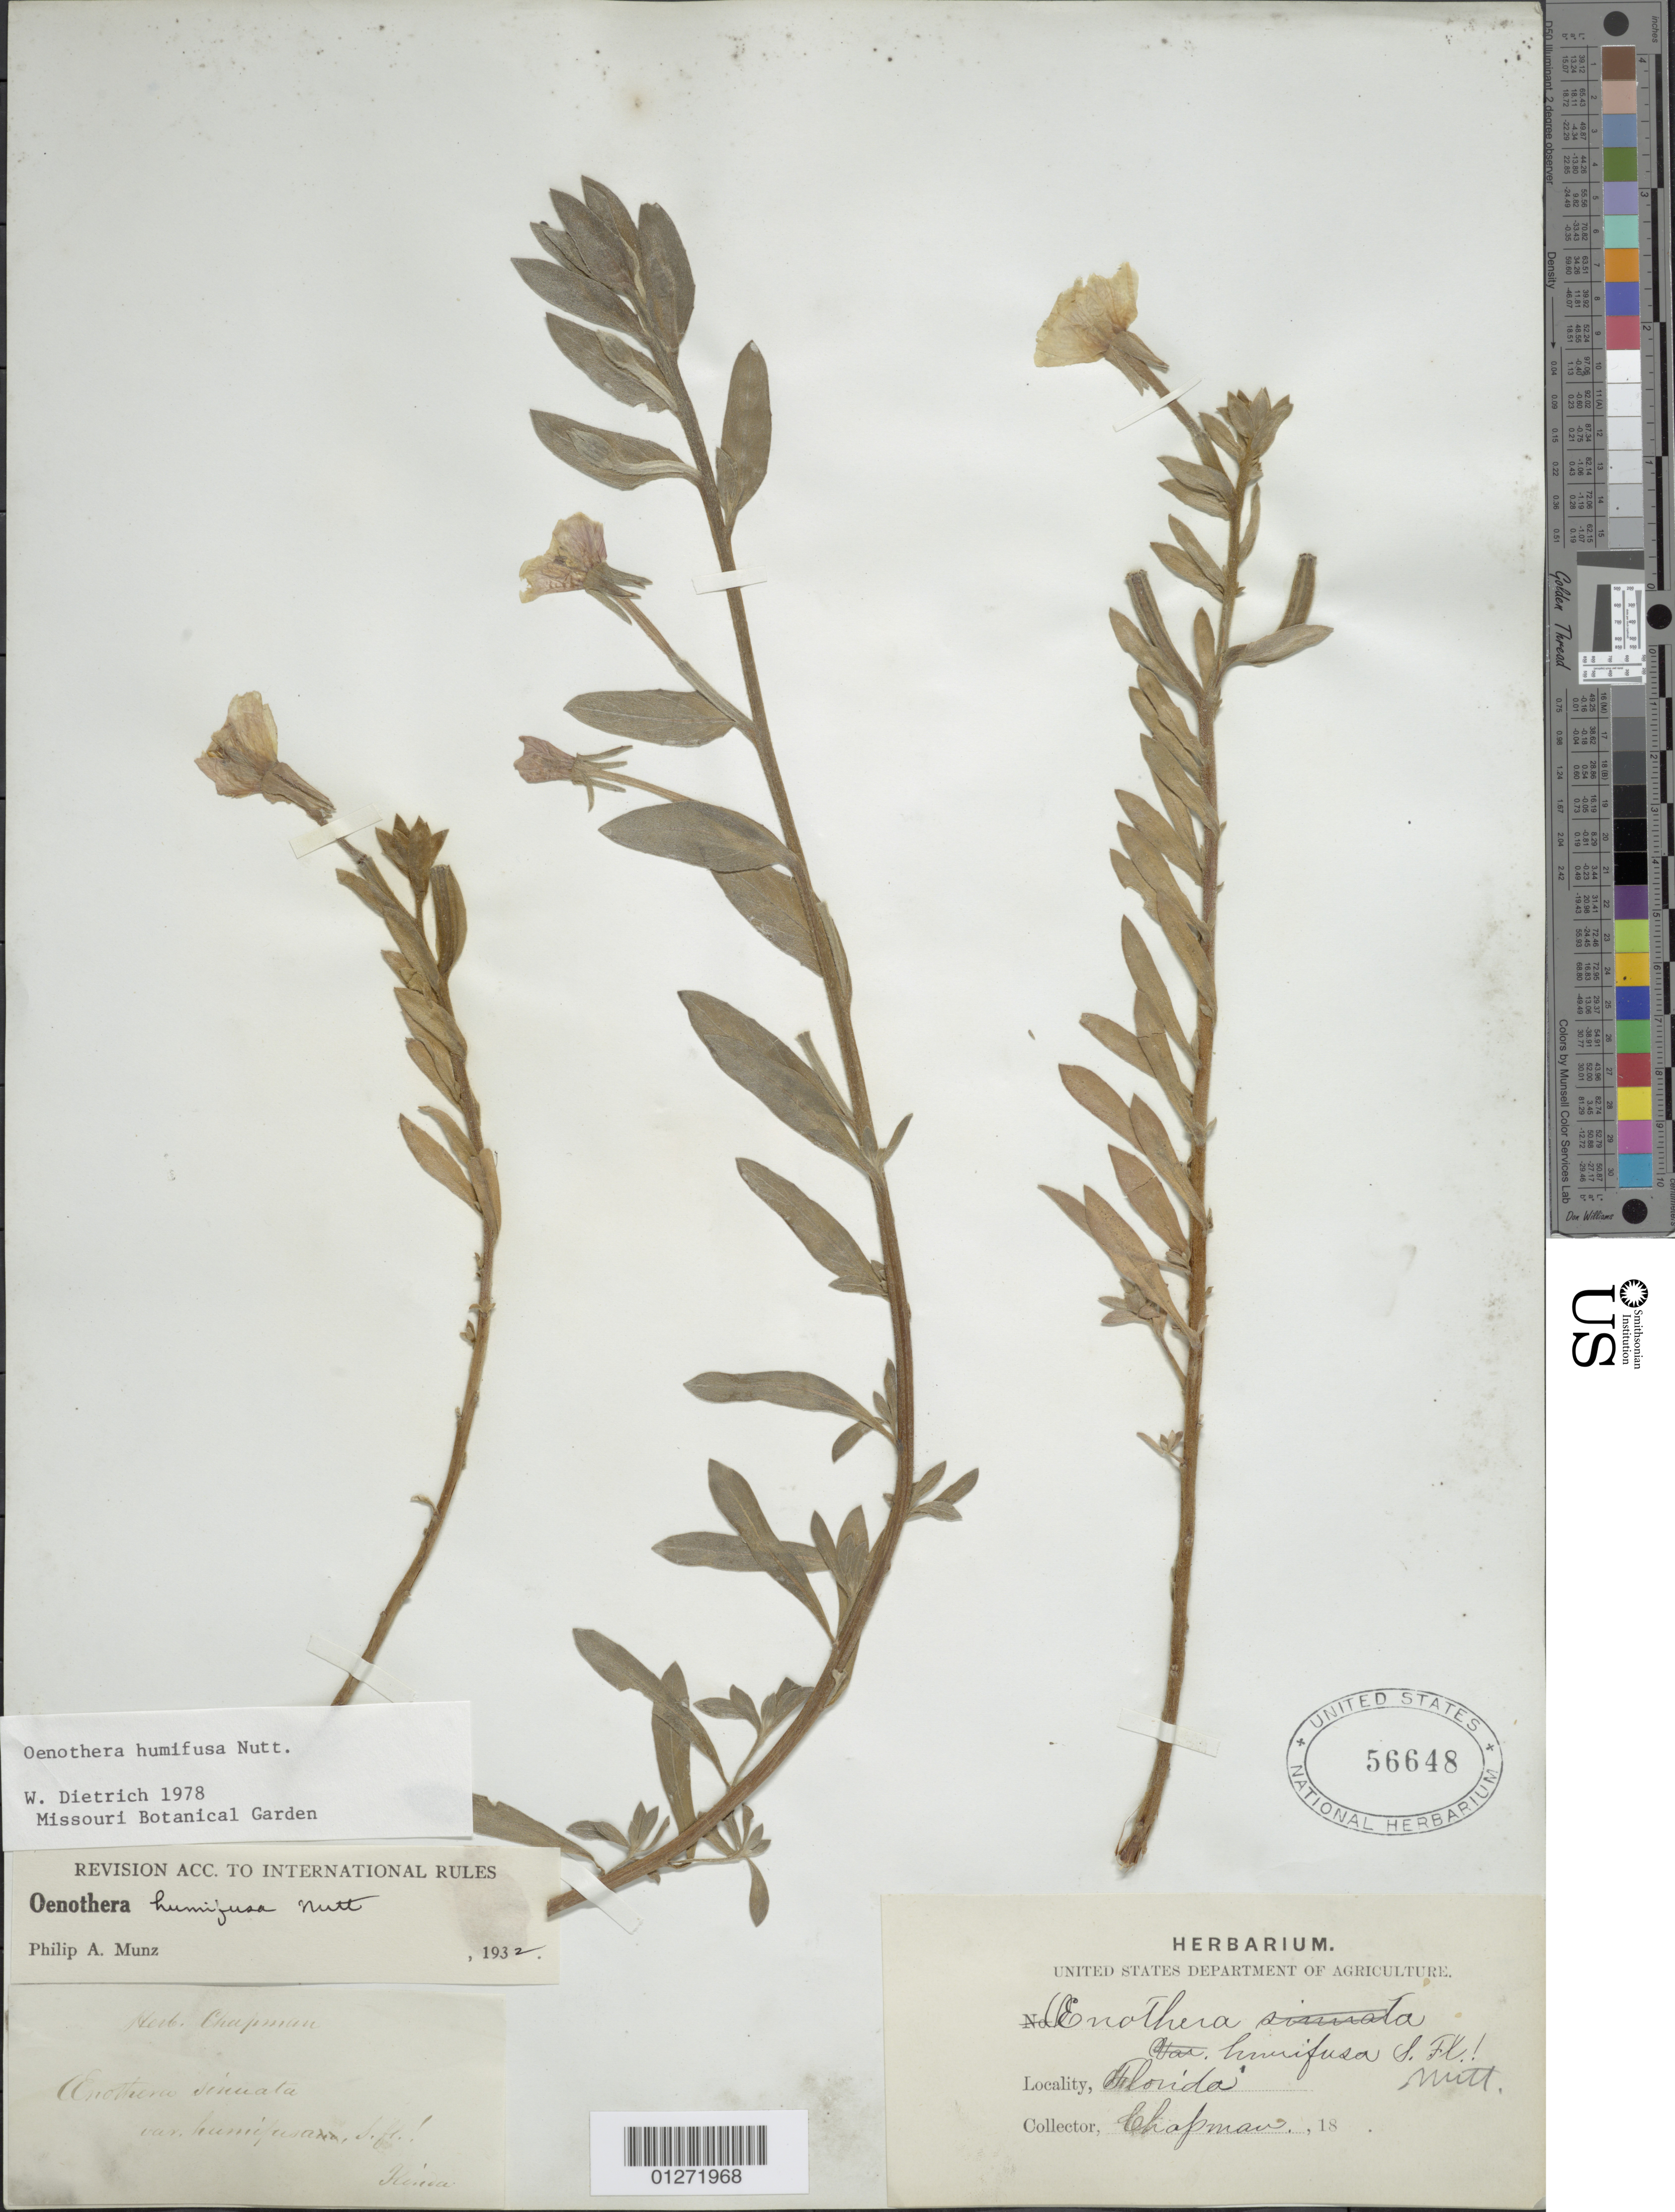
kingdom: Plantae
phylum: Tracheophyta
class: Magnoliopsida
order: Myrtales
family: Onagraceae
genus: Oenothera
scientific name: Oenothera humifusa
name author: Nutt.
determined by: Dietrich, W.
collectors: A. W. Chapman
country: United States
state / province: Florida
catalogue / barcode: US 56648